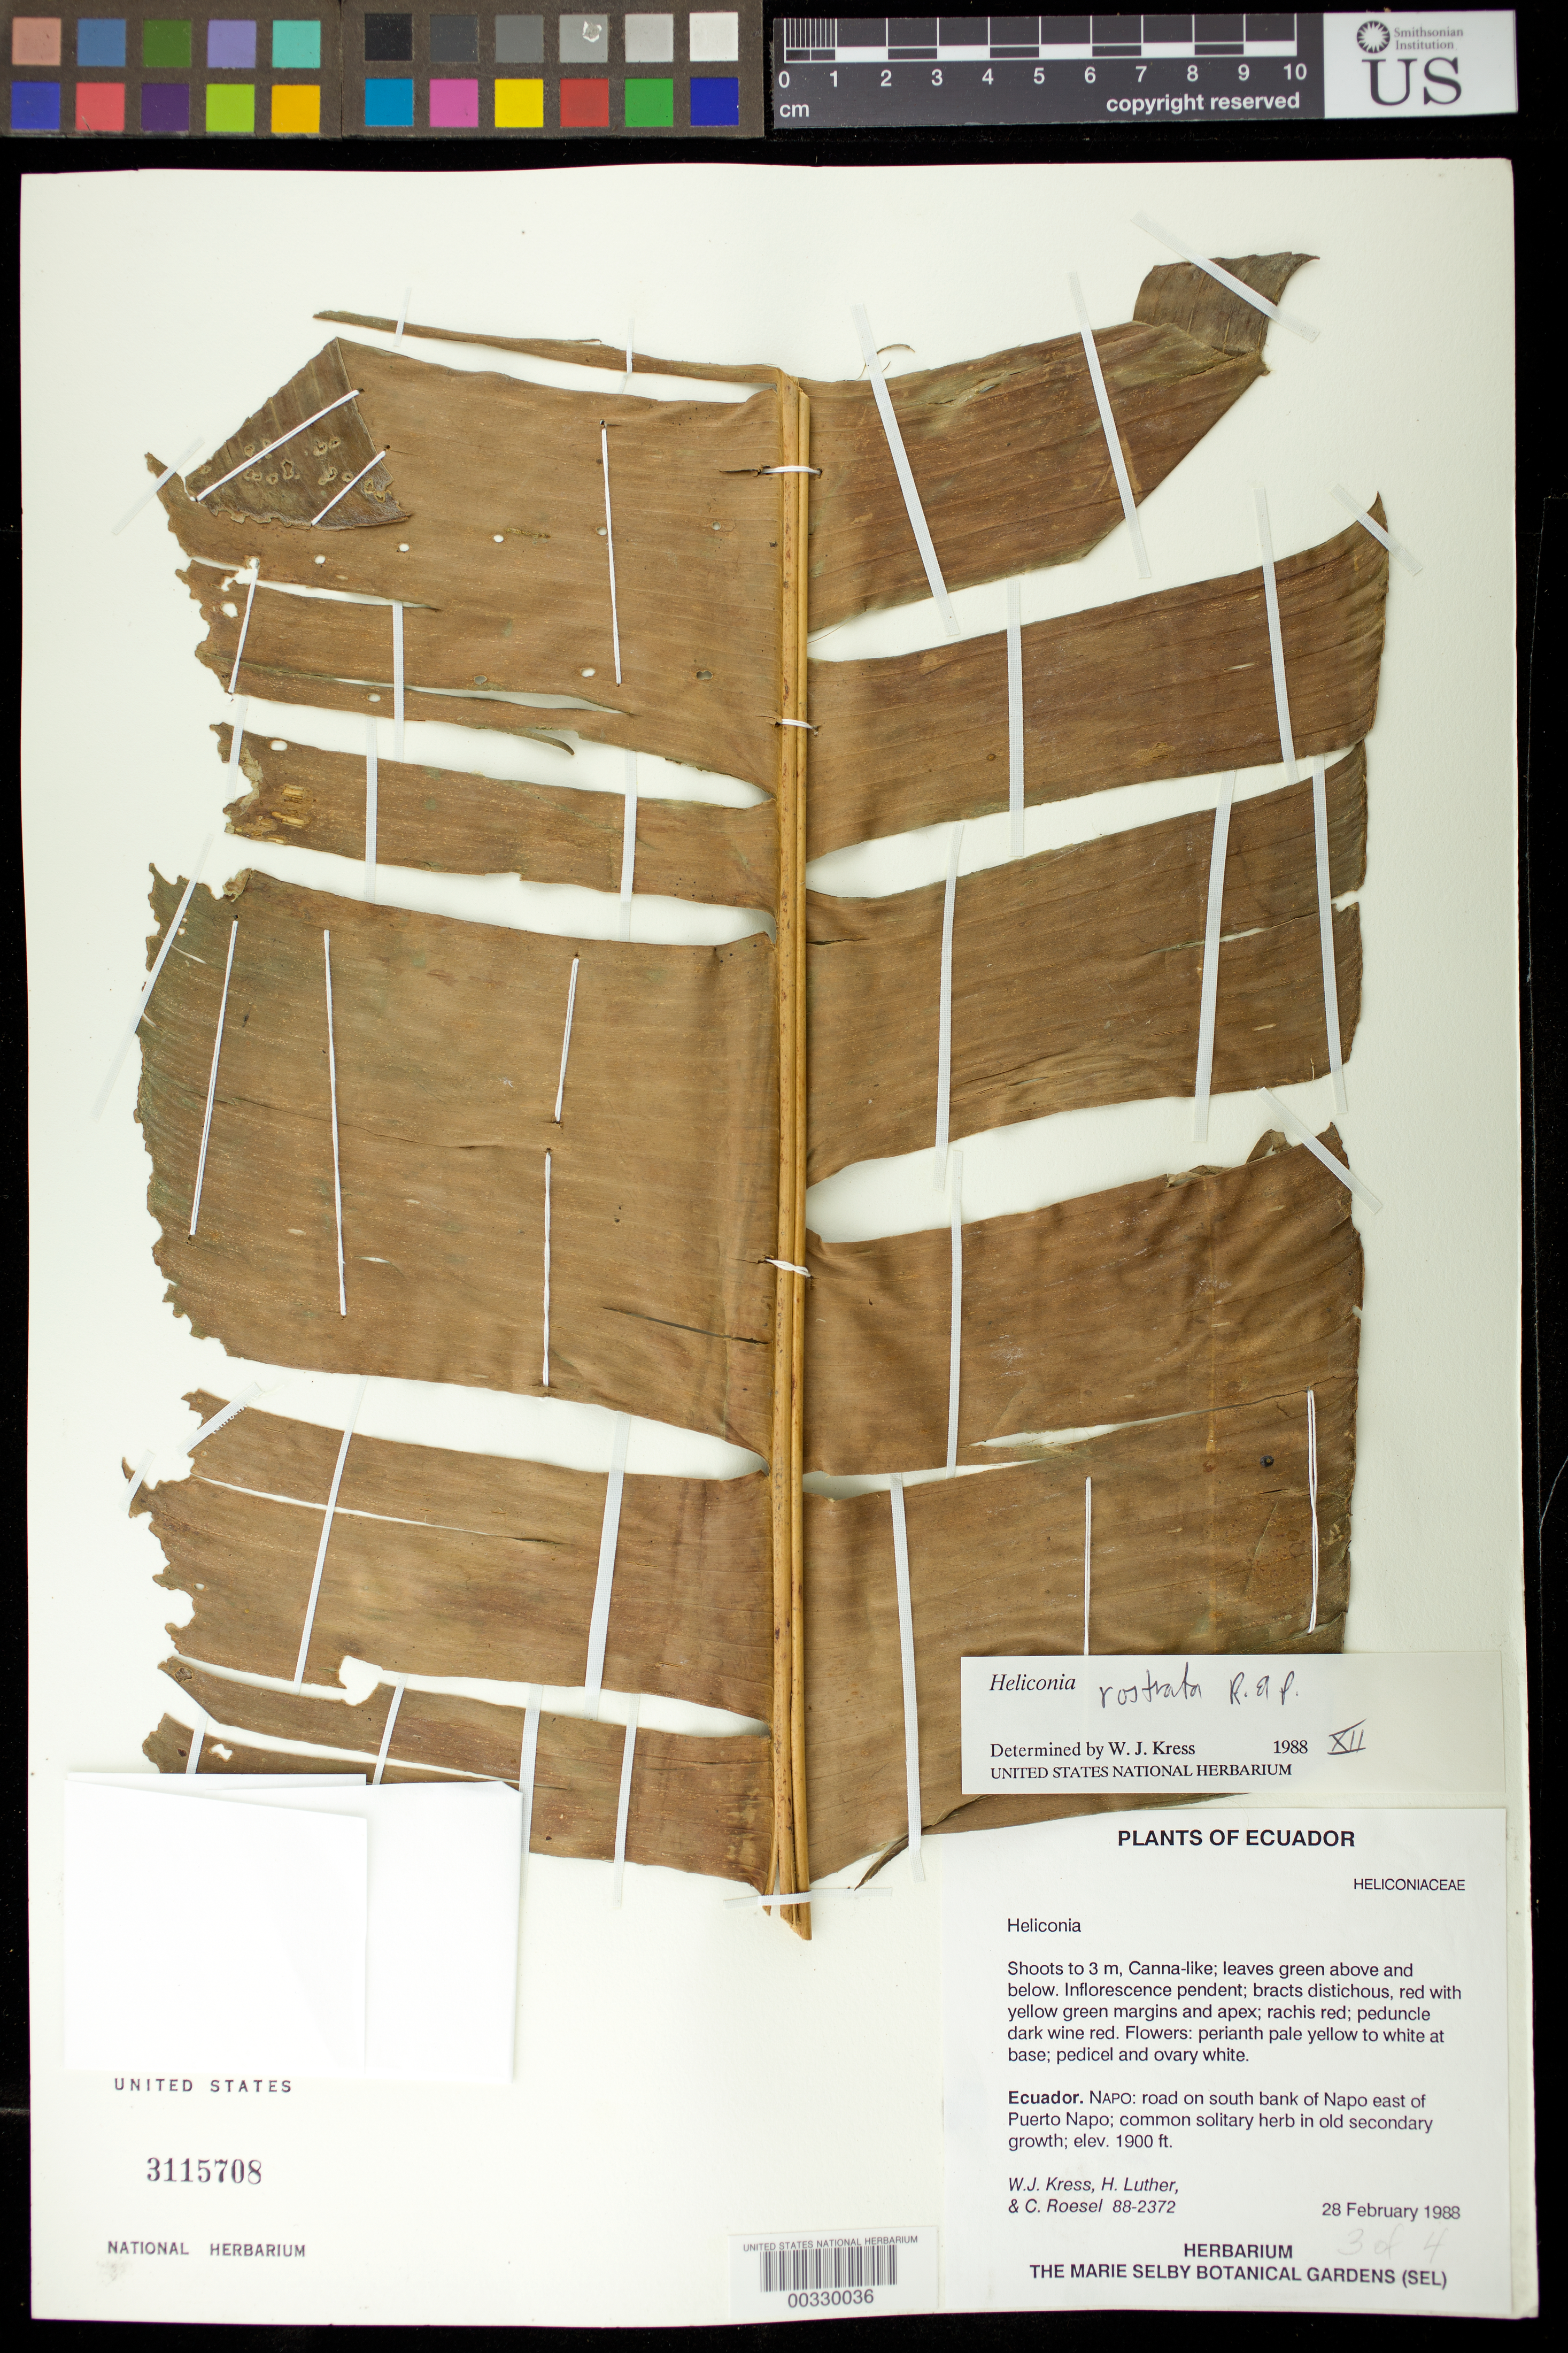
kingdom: Plantae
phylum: Tracheophyta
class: Liliopsida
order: Zingiberales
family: Heliconiaceae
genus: Heliconia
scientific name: Heliconia rostrata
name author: Ruiz & Pav.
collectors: W. J. Kress, Harry E. Luther & C. S. Roesel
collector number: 88-2372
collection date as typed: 28 Feb 1988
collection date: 1988-02-28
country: Ecuador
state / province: Napo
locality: Road on s bank of Napo E of Puerto Napo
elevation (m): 579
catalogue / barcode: US 3115708